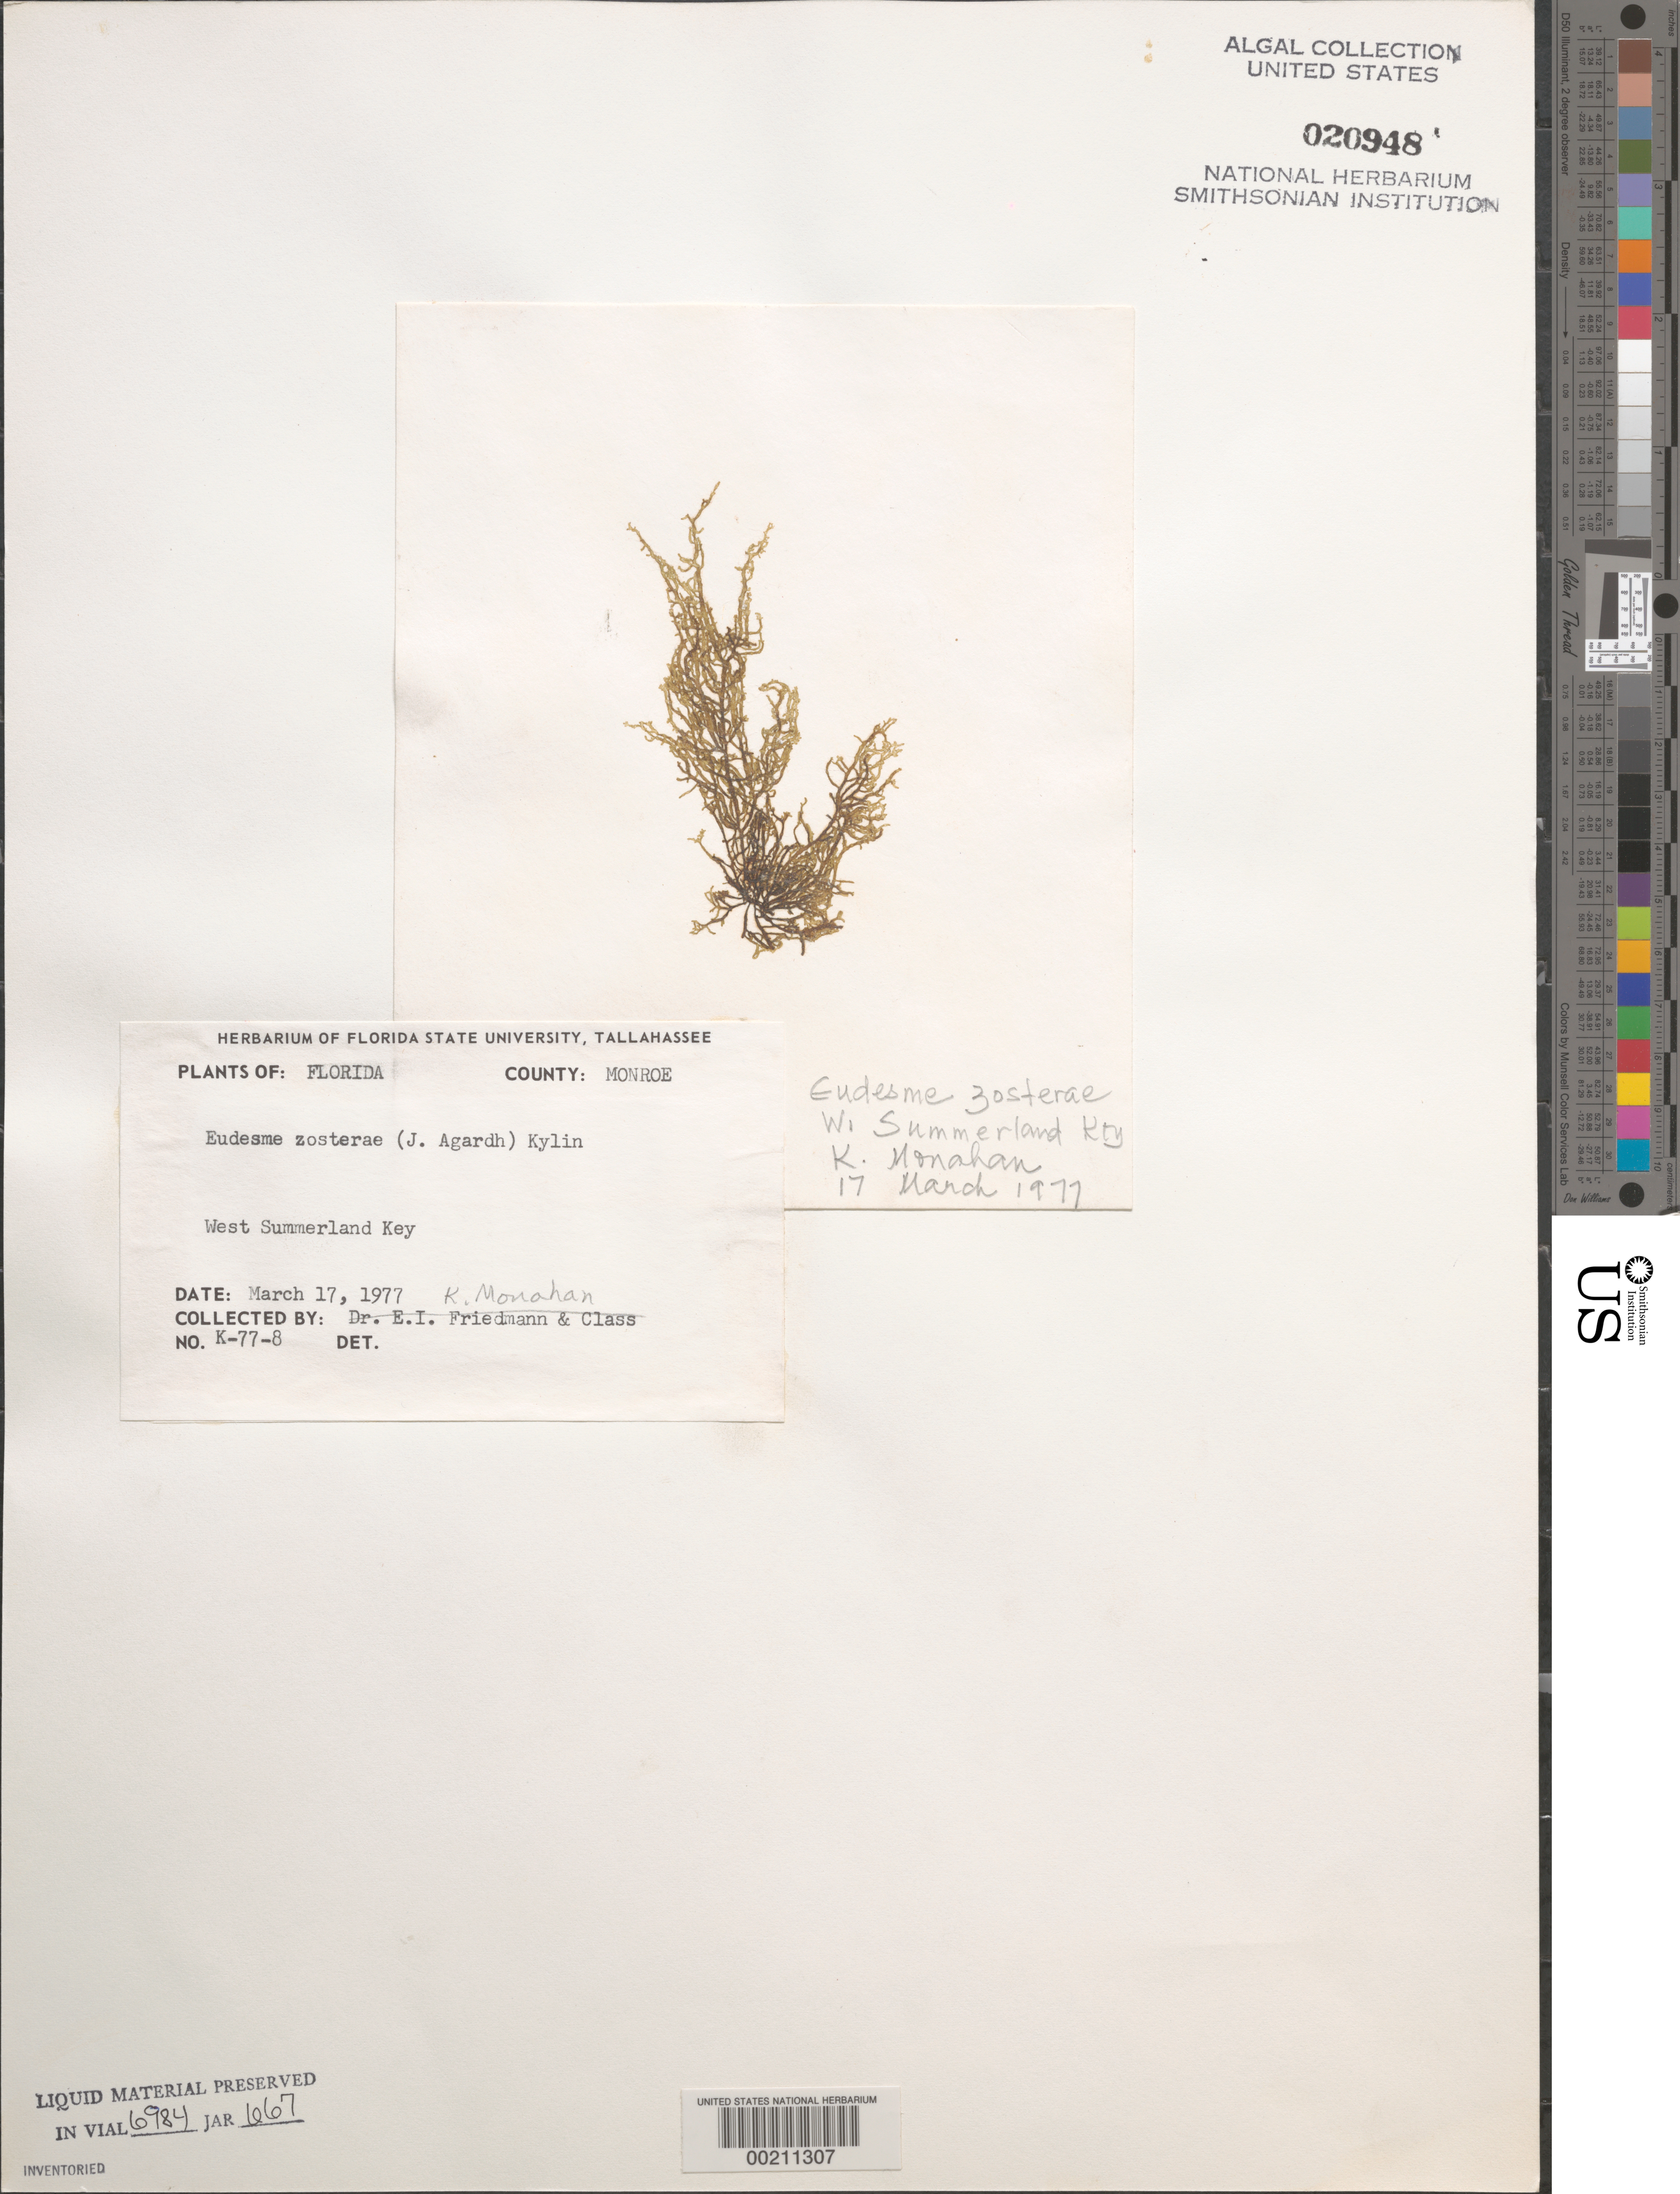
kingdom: Chromista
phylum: Ochrophyta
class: Phaeophyceae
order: Ectocarpales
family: Chordariaceae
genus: Cladosiphon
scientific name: Cladosiphon zosterae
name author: (J. Agardh) Kylin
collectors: K. Monahan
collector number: K-77-8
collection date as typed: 17 Mar 1977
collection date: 1977-03-17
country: United States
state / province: Florida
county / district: Monroe County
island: West Summerland Key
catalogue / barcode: US 20948